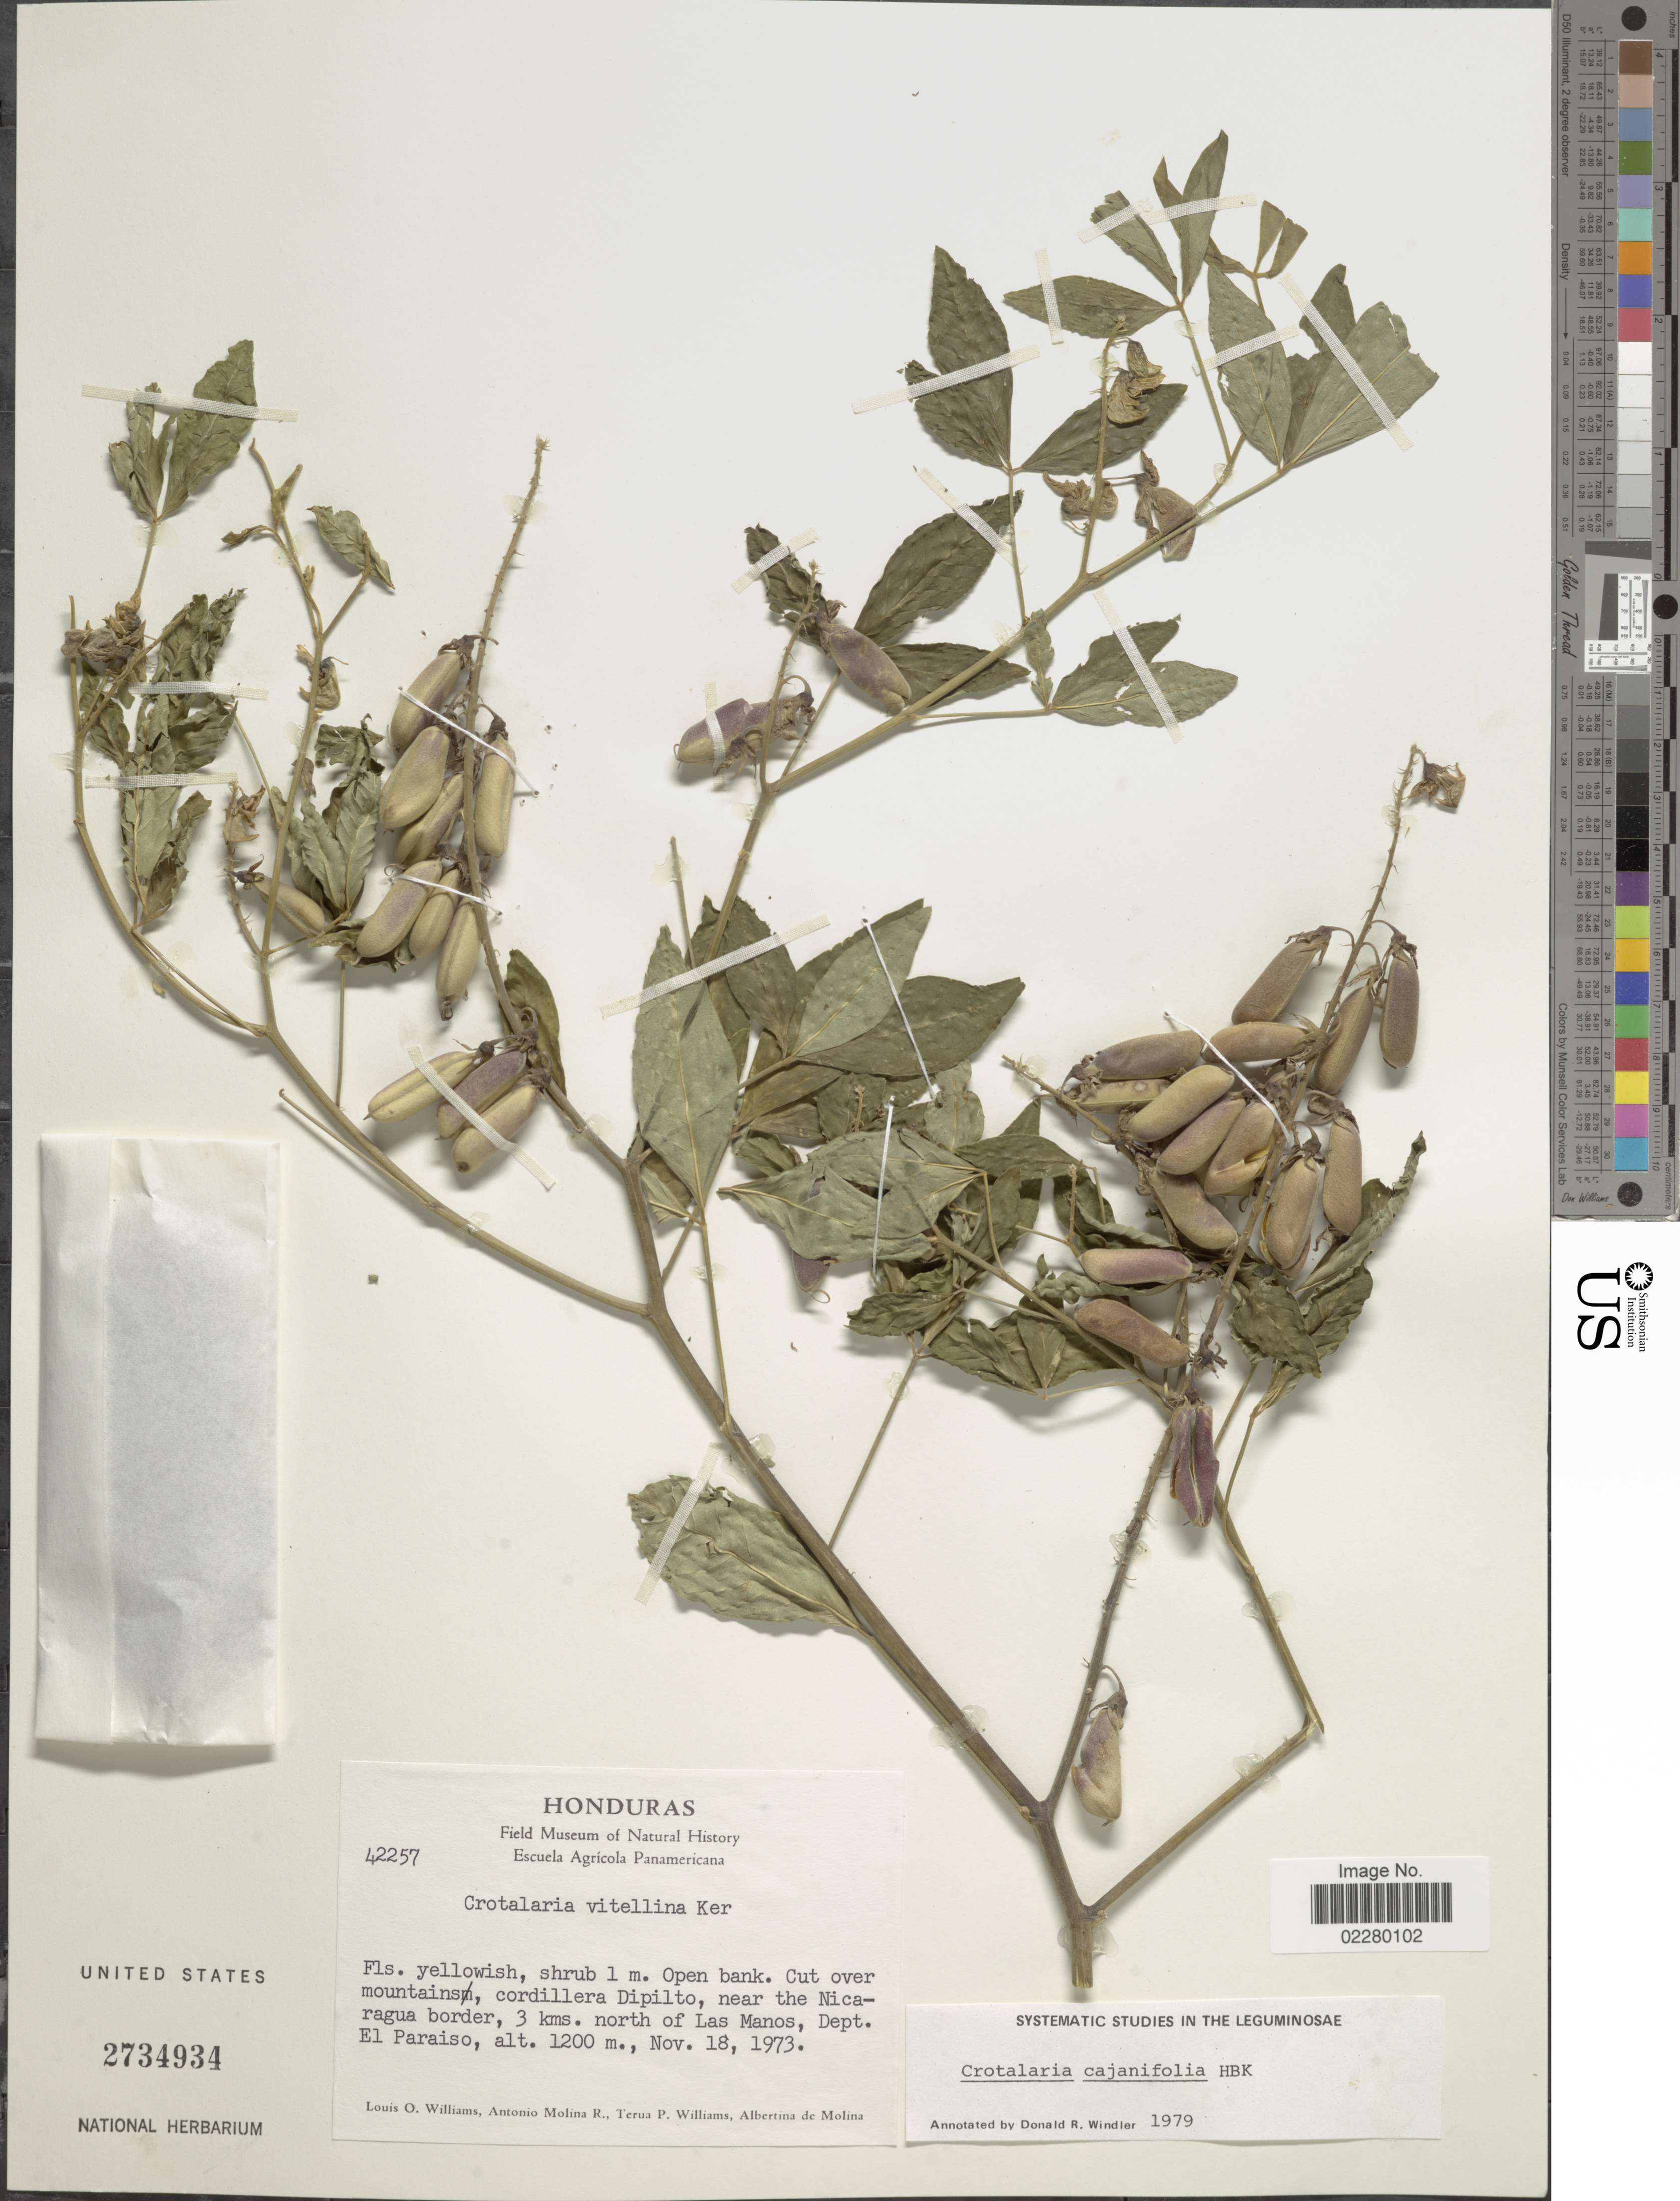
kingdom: Plantae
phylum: Tracheophyta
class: Magnoliopsida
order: Fabales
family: Fabaceae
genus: Crotalaria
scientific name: Crotalaria cajanifolia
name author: Kunth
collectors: L. O. Williams, A. Molina R., T. P. Williams & A. R. Molina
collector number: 42257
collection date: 1973-11-18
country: Honduras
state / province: El Paraíso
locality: Cut over mountains, cordillera Dipilto, near the Nicaragua border, 3 kms. north of Las Manos, Dept. El Paraiso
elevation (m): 1200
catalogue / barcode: US 2734934